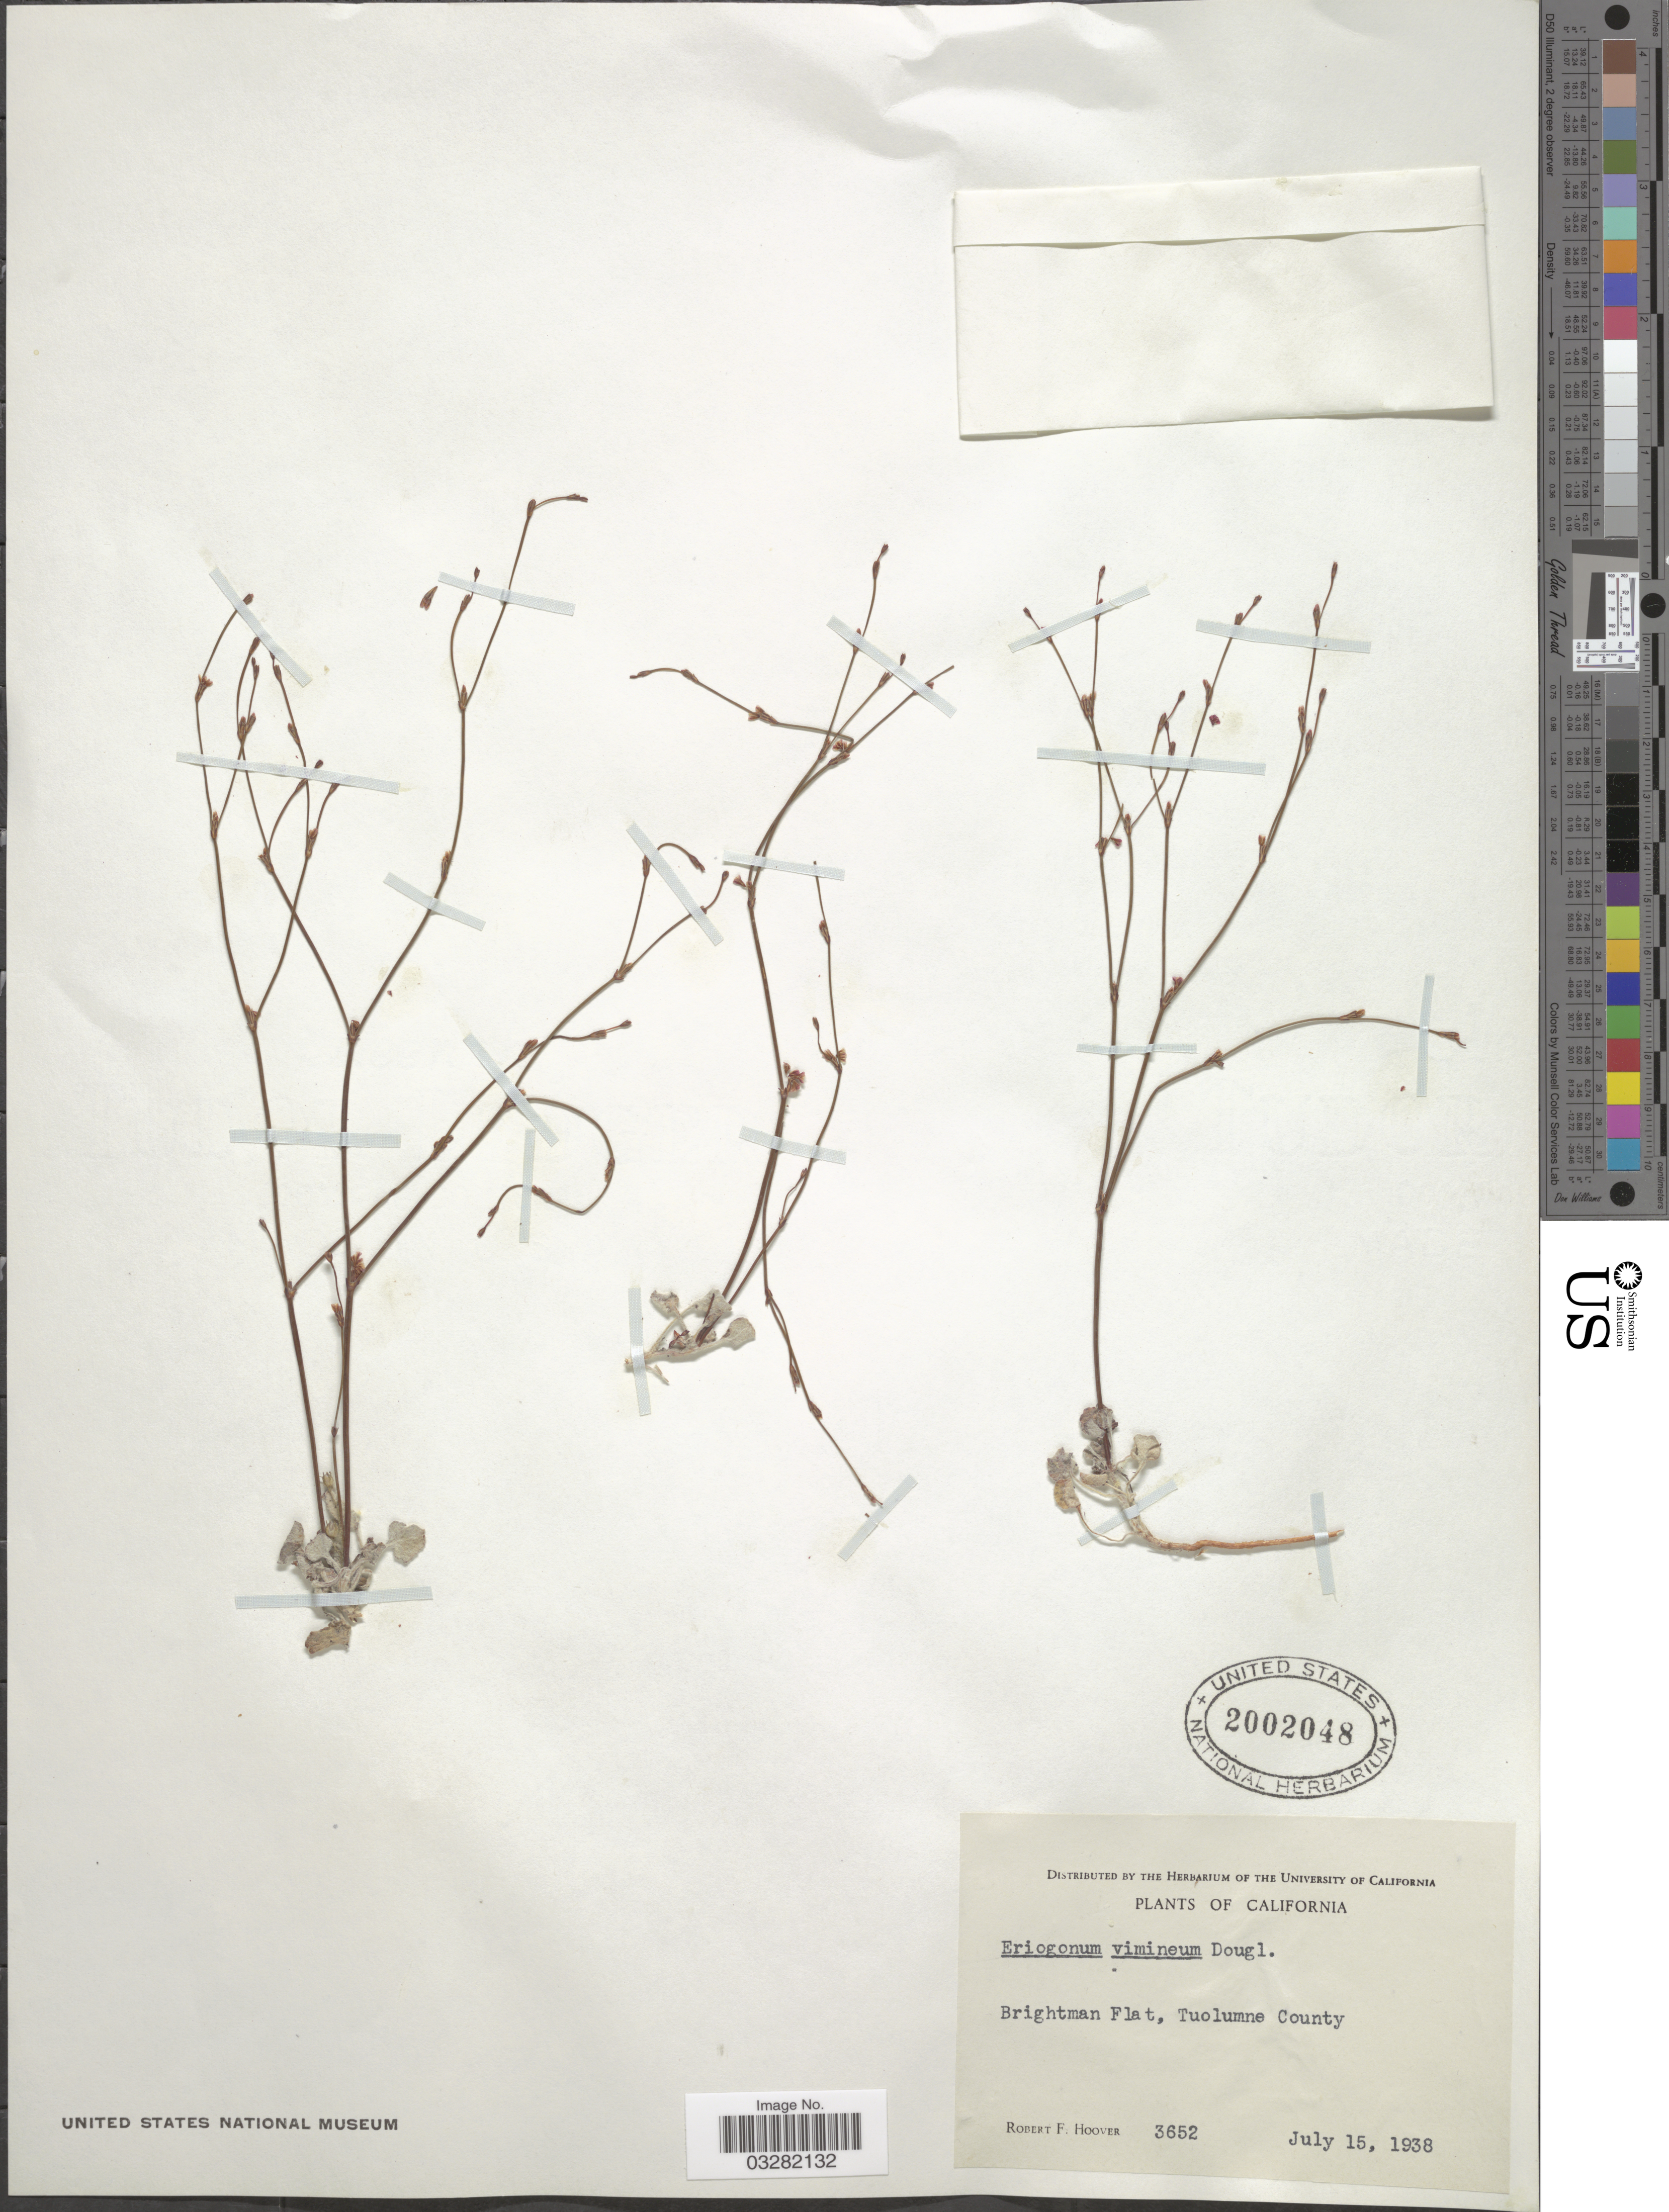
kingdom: Plantae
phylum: Tracheophyta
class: Magnoliopsida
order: Caryophyllales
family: Polygonaceae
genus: Eriogonum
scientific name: Eriogonum vimineum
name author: Douglas ex Benth.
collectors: R. F. Hoover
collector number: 3652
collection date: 1938-07-15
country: United States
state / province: California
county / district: Tuolumne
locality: Brightman Flat, Tuolumne County.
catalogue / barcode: US 2002048